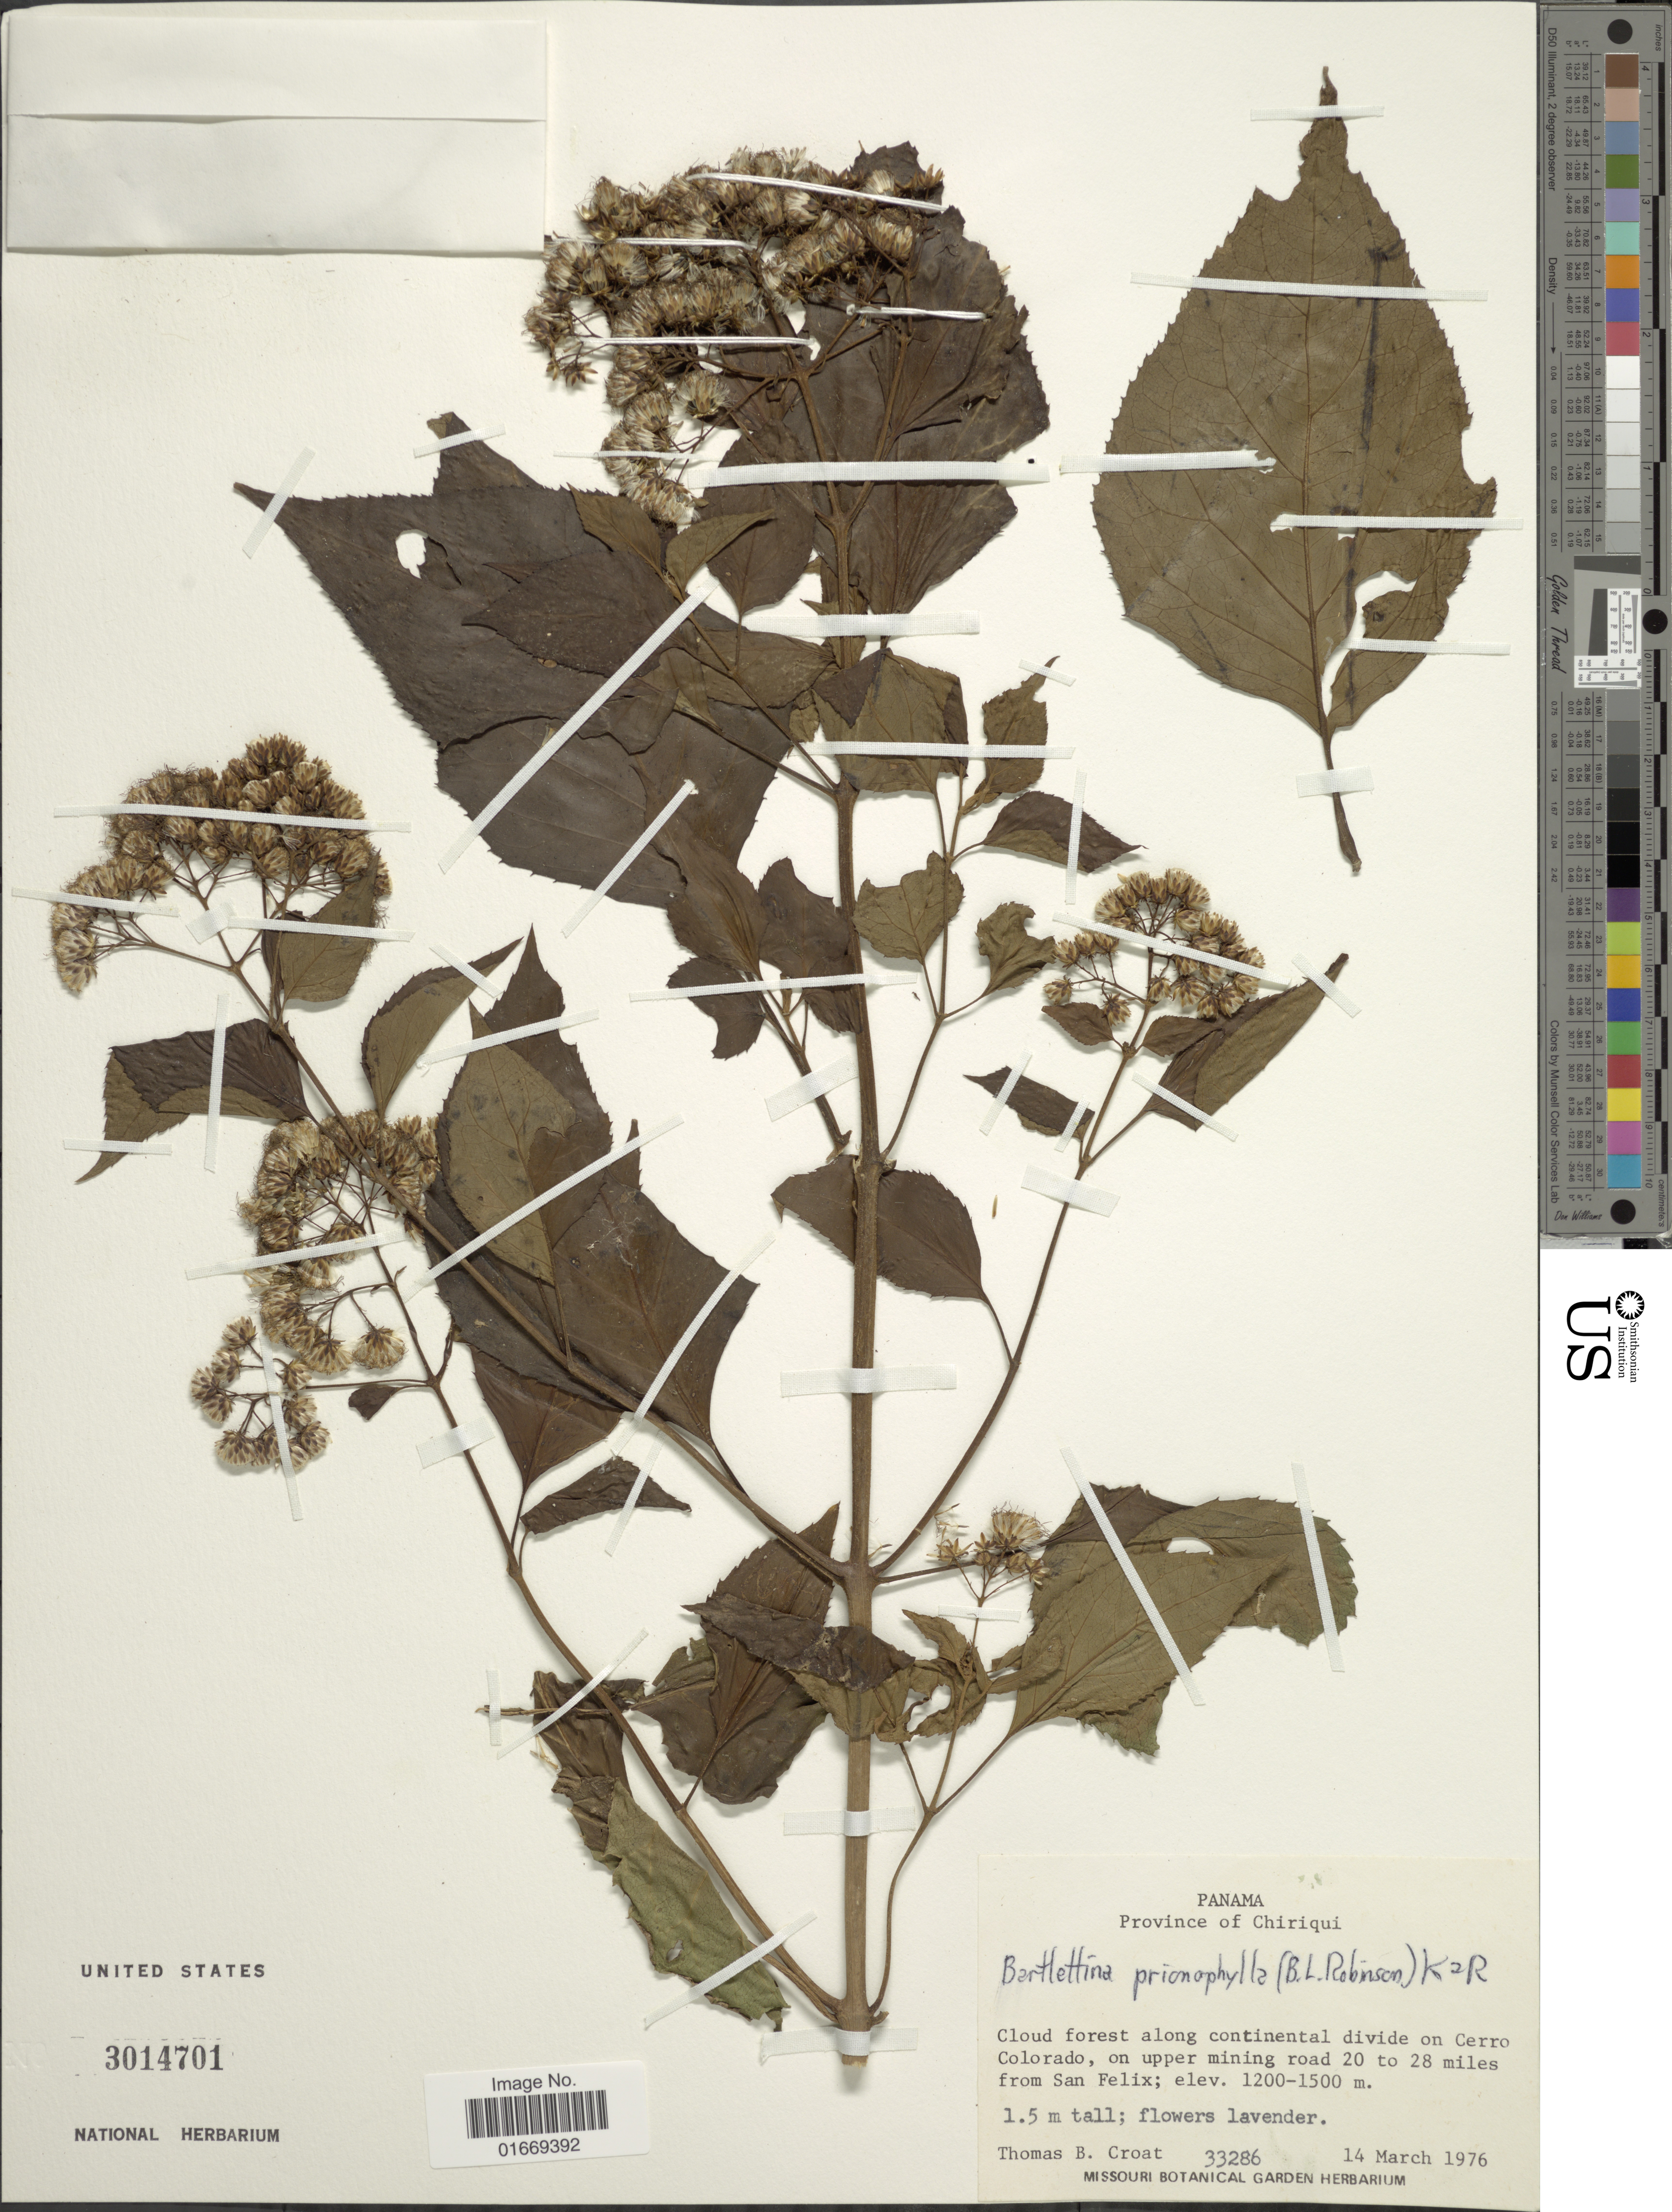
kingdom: Plantae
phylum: Tracheophyta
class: Magnoliopsida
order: Asterales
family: Asteraceae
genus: Bartlettina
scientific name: Bartlettina prionophylla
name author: (B.L. Rob.) R.M. King & H. Rob.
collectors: T. B. Croat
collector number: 33286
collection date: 1976-03-14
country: Panama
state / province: Chiriqui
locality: Cloud forest along continental divide on Cerro Colorado, on upper mining road 20 to 28 miles from San Felix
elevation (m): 1200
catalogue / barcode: US 3014701